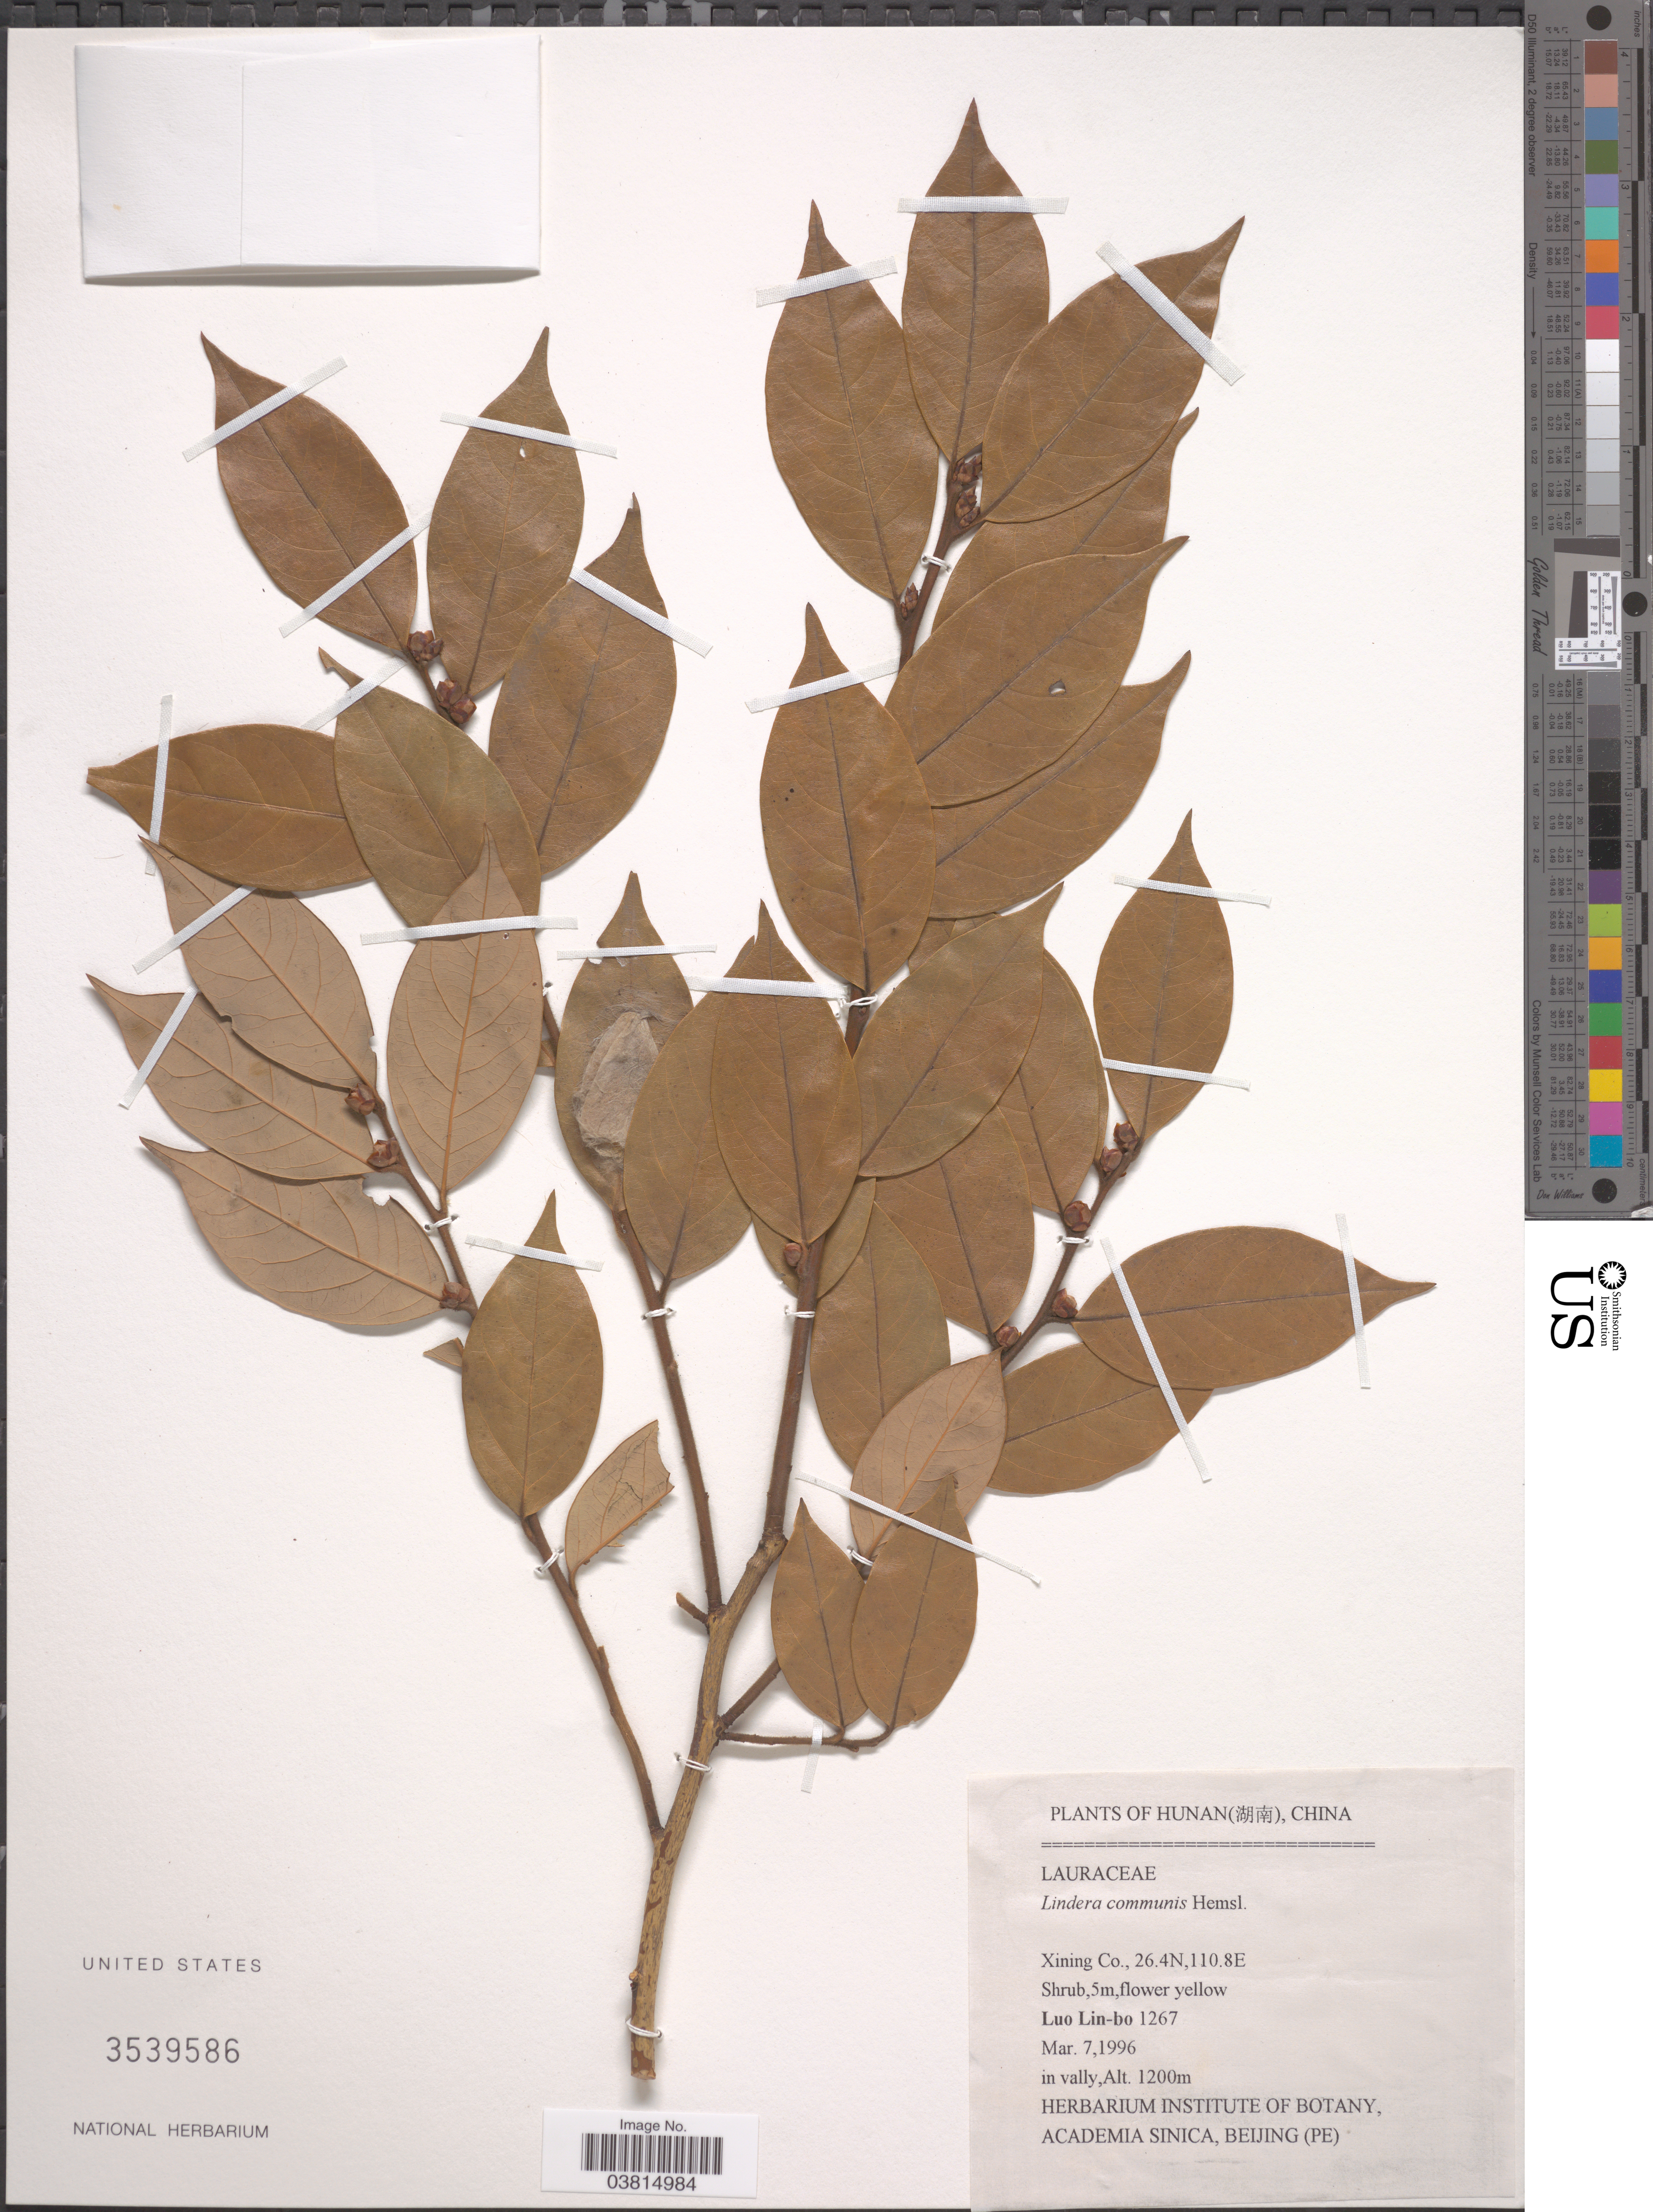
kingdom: Plantae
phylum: Tracheophyta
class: Magnoliopsida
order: Laurales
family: Lauraceae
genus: Lindera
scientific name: Lindera communis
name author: Hemsl.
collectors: L. Lin-bo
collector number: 1267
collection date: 1996-03-07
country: China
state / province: Hunan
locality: Xining Co.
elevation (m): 1200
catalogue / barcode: US 3539586